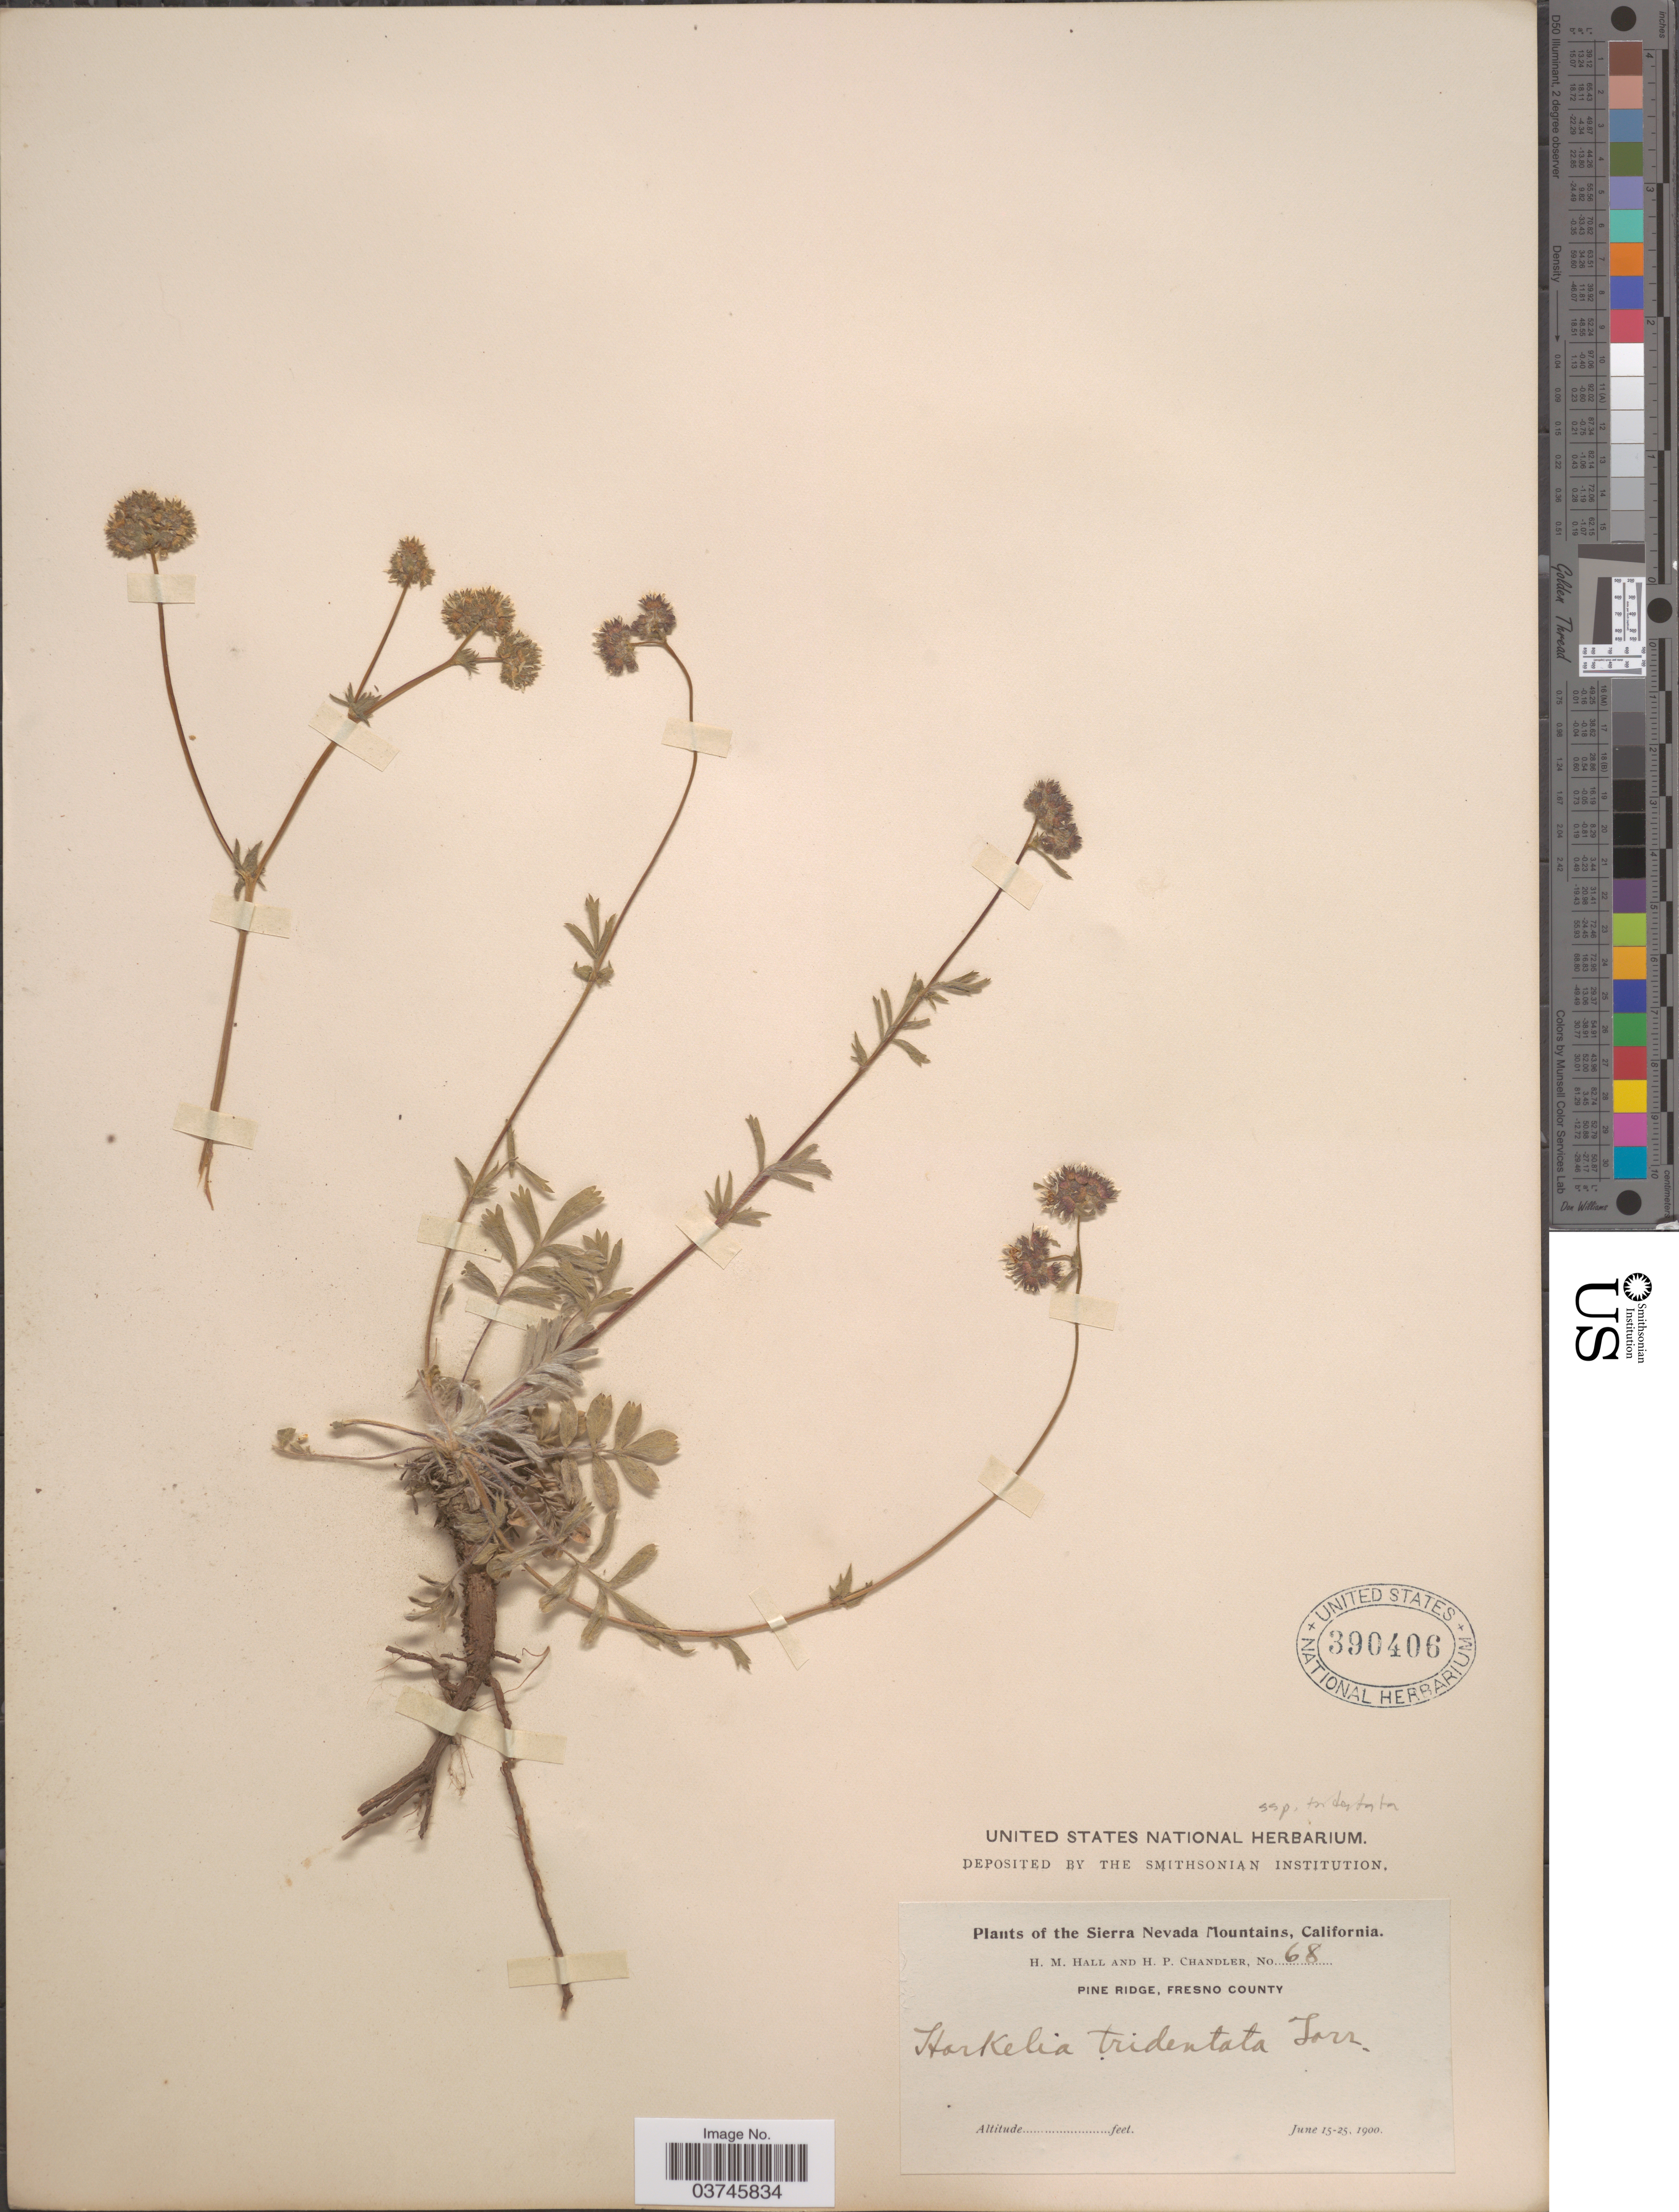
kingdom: Plantae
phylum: Tracheophyta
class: Magnoliopsida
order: Rosales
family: Rosaceae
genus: Potentilla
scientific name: Potentilla tilingii var. tilingii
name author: (Regel) Greene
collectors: H. M. Hall & H. Chandler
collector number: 68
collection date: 1900-06-15/1900-06-25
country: United States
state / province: California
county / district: Fresno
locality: The Sierra Nevada Mountains. Pine Ridge, Fresno County.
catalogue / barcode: US 390406